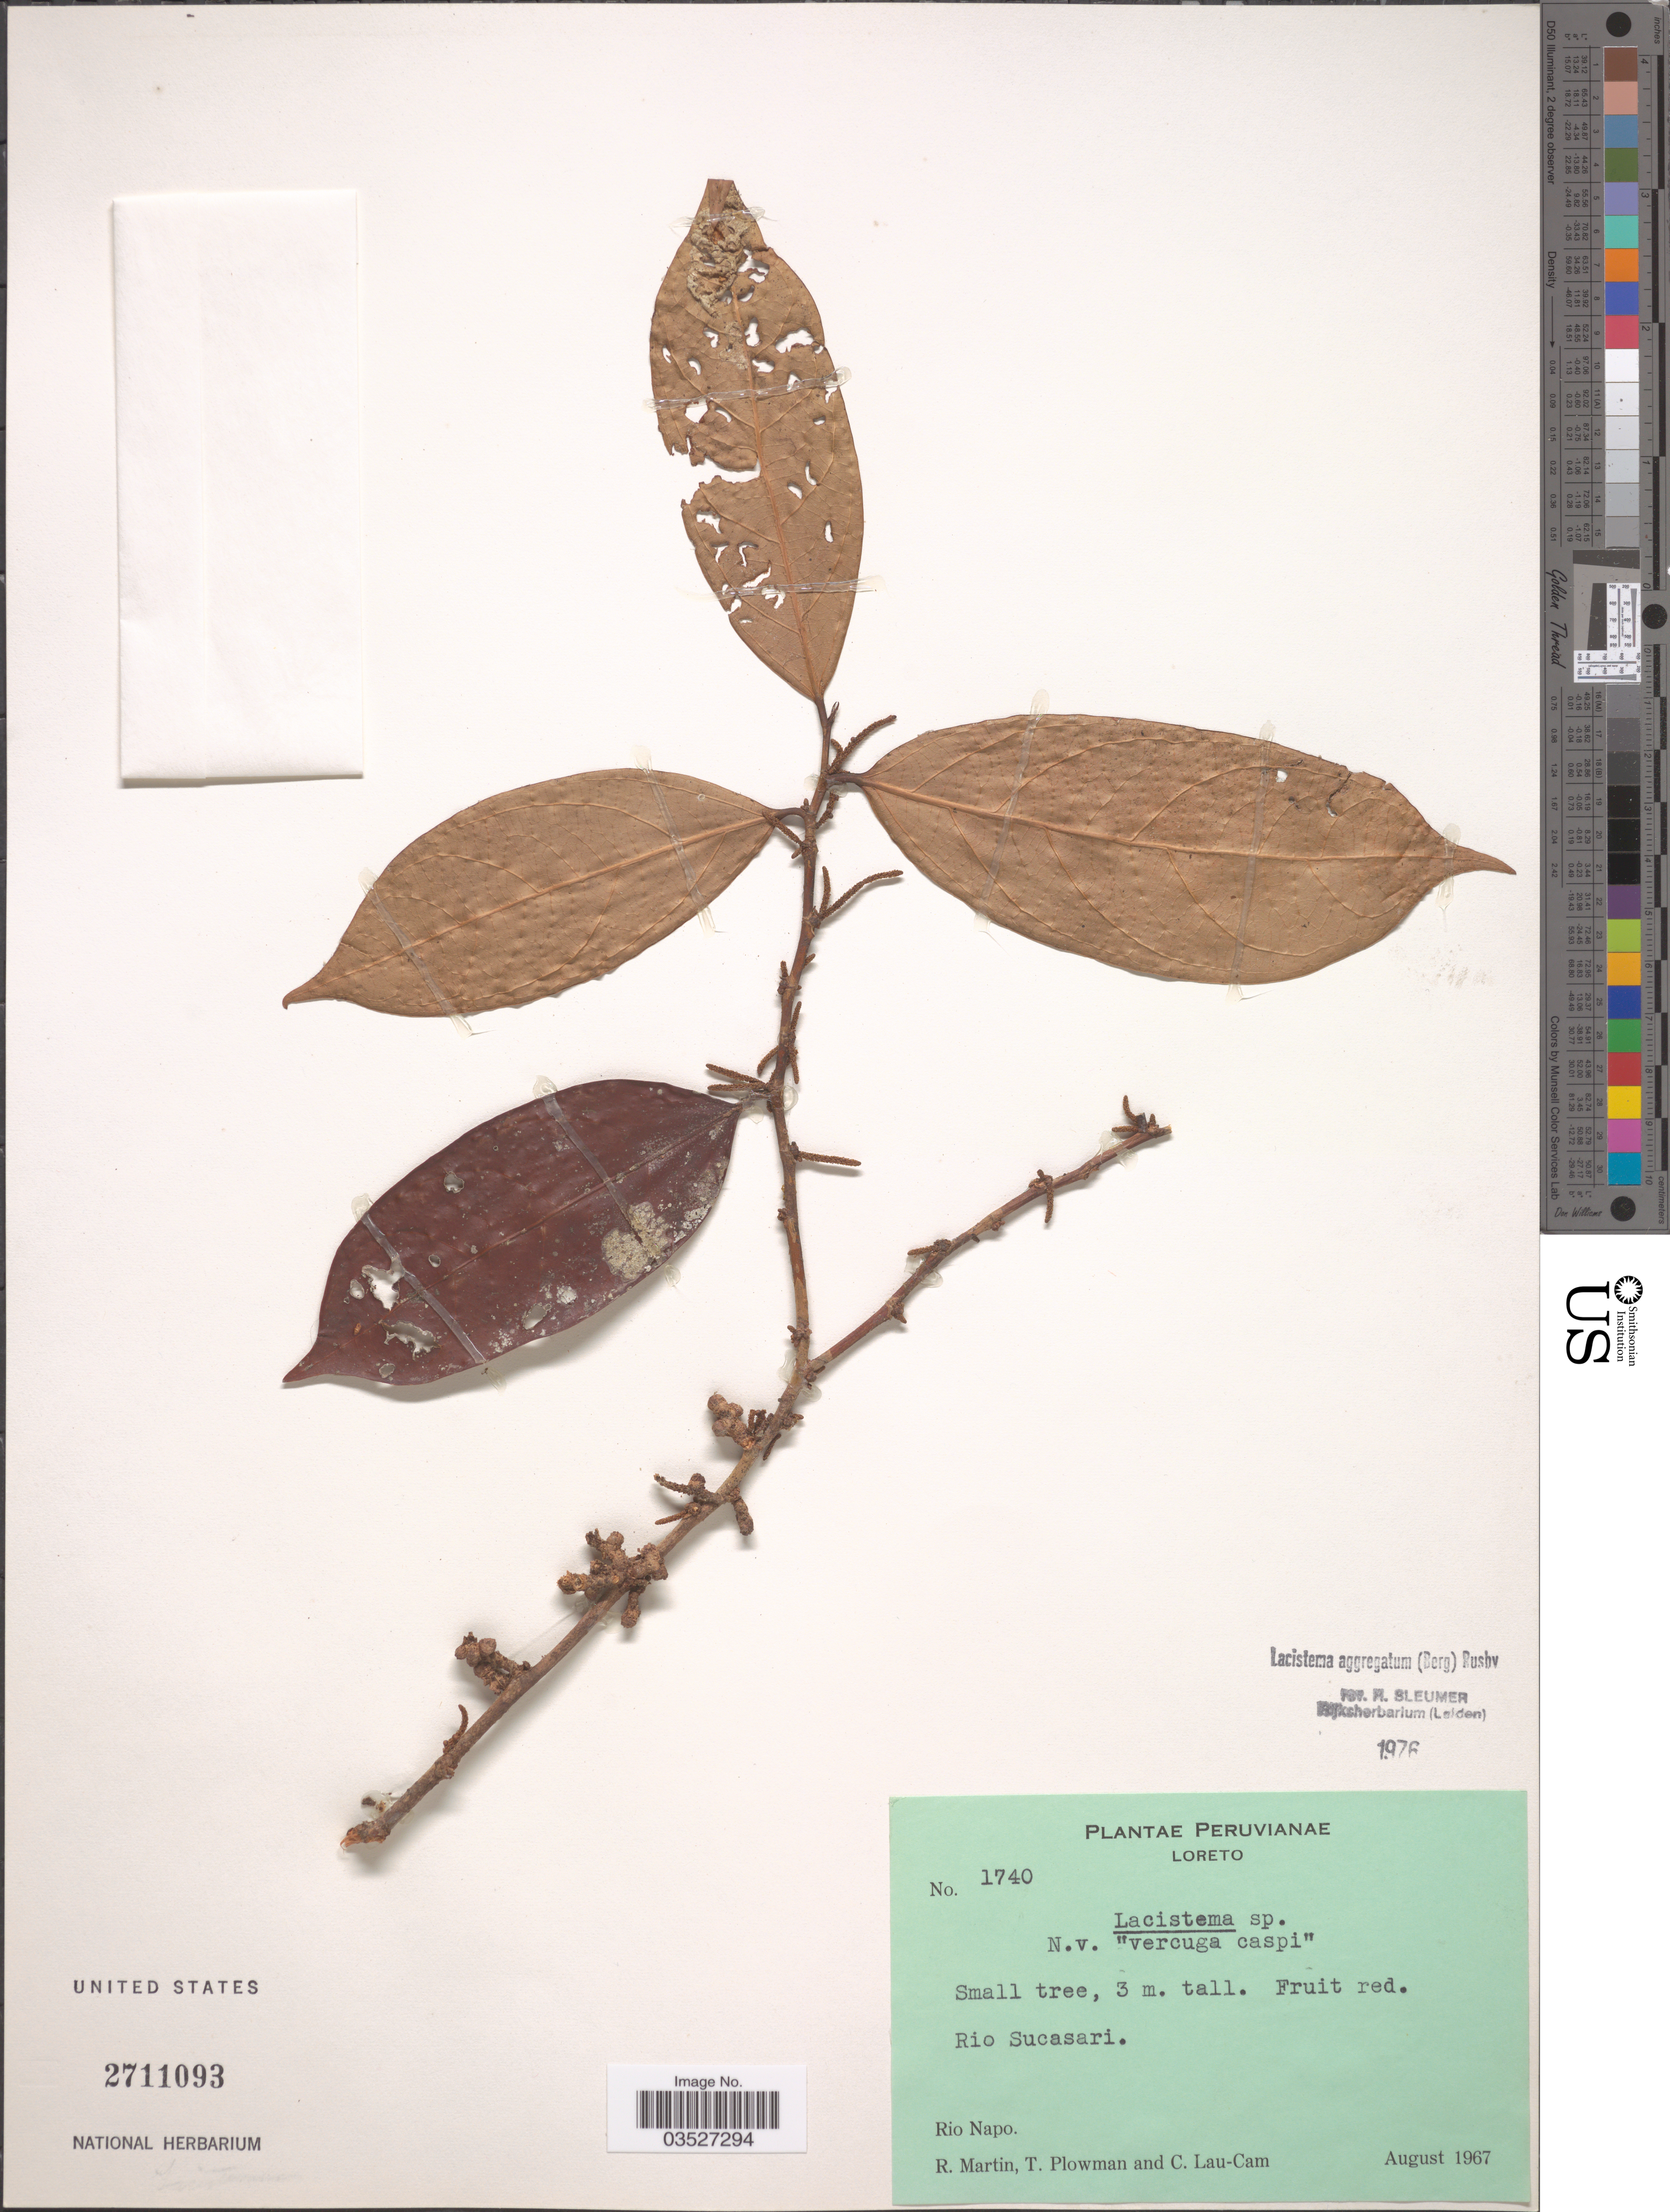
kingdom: Plantae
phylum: Tracheophyta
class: Magnoliopsida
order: Malpighiales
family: Lacistemataceae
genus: Lacistema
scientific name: Lacistema aggregatum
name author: (P.J. Bergius) Rusby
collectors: R. Martin, T. Plowman & C. Lau-Cam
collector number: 1740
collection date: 1967-08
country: Peru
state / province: Loreto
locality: Rio Sucasari. Rio Napo.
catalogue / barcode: US 2711093